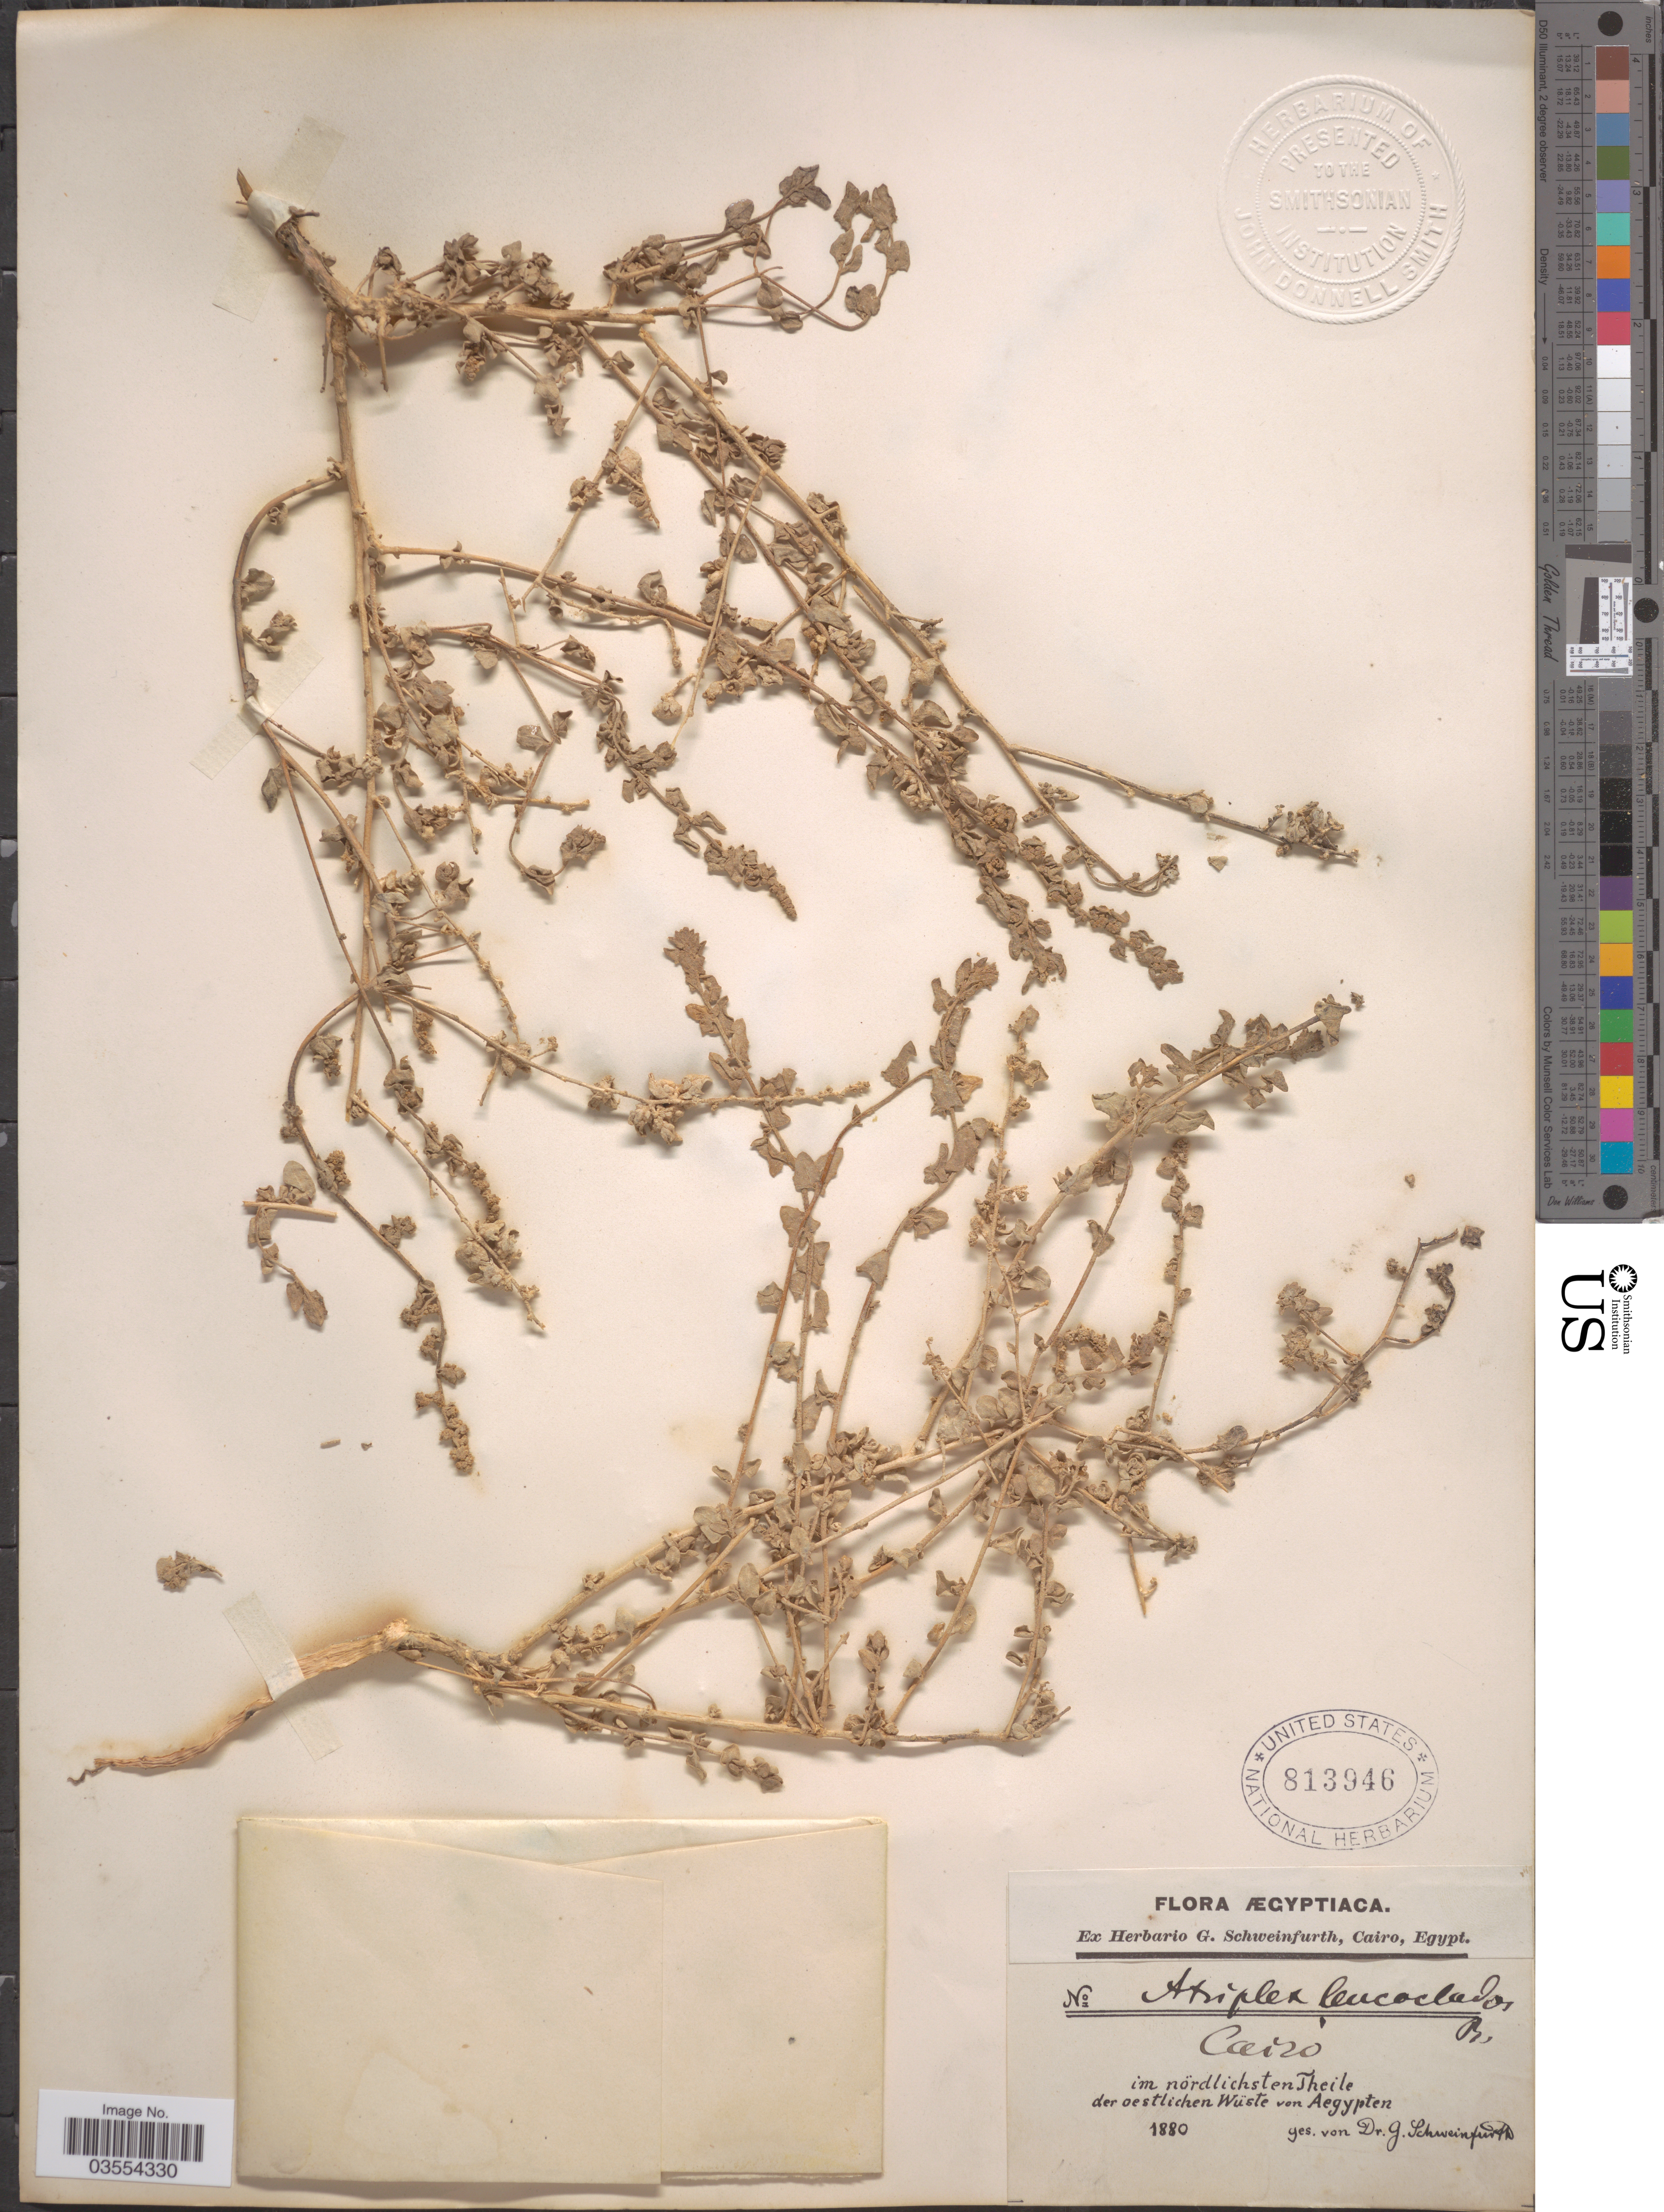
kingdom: Plantae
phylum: Tracheophyta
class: Magnoliopsida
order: Caryophyllales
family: Amaranthaceae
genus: Atriplex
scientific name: Atriplex leptostachys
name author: Chevall.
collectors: G. A. Schweinfurth (herbarium)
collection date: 1880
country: Egypt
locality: Ægyptiaca. Cæiro, im nördlichsten Theile der oestlichen Wüste von Aegypten.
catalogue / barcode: US 813946